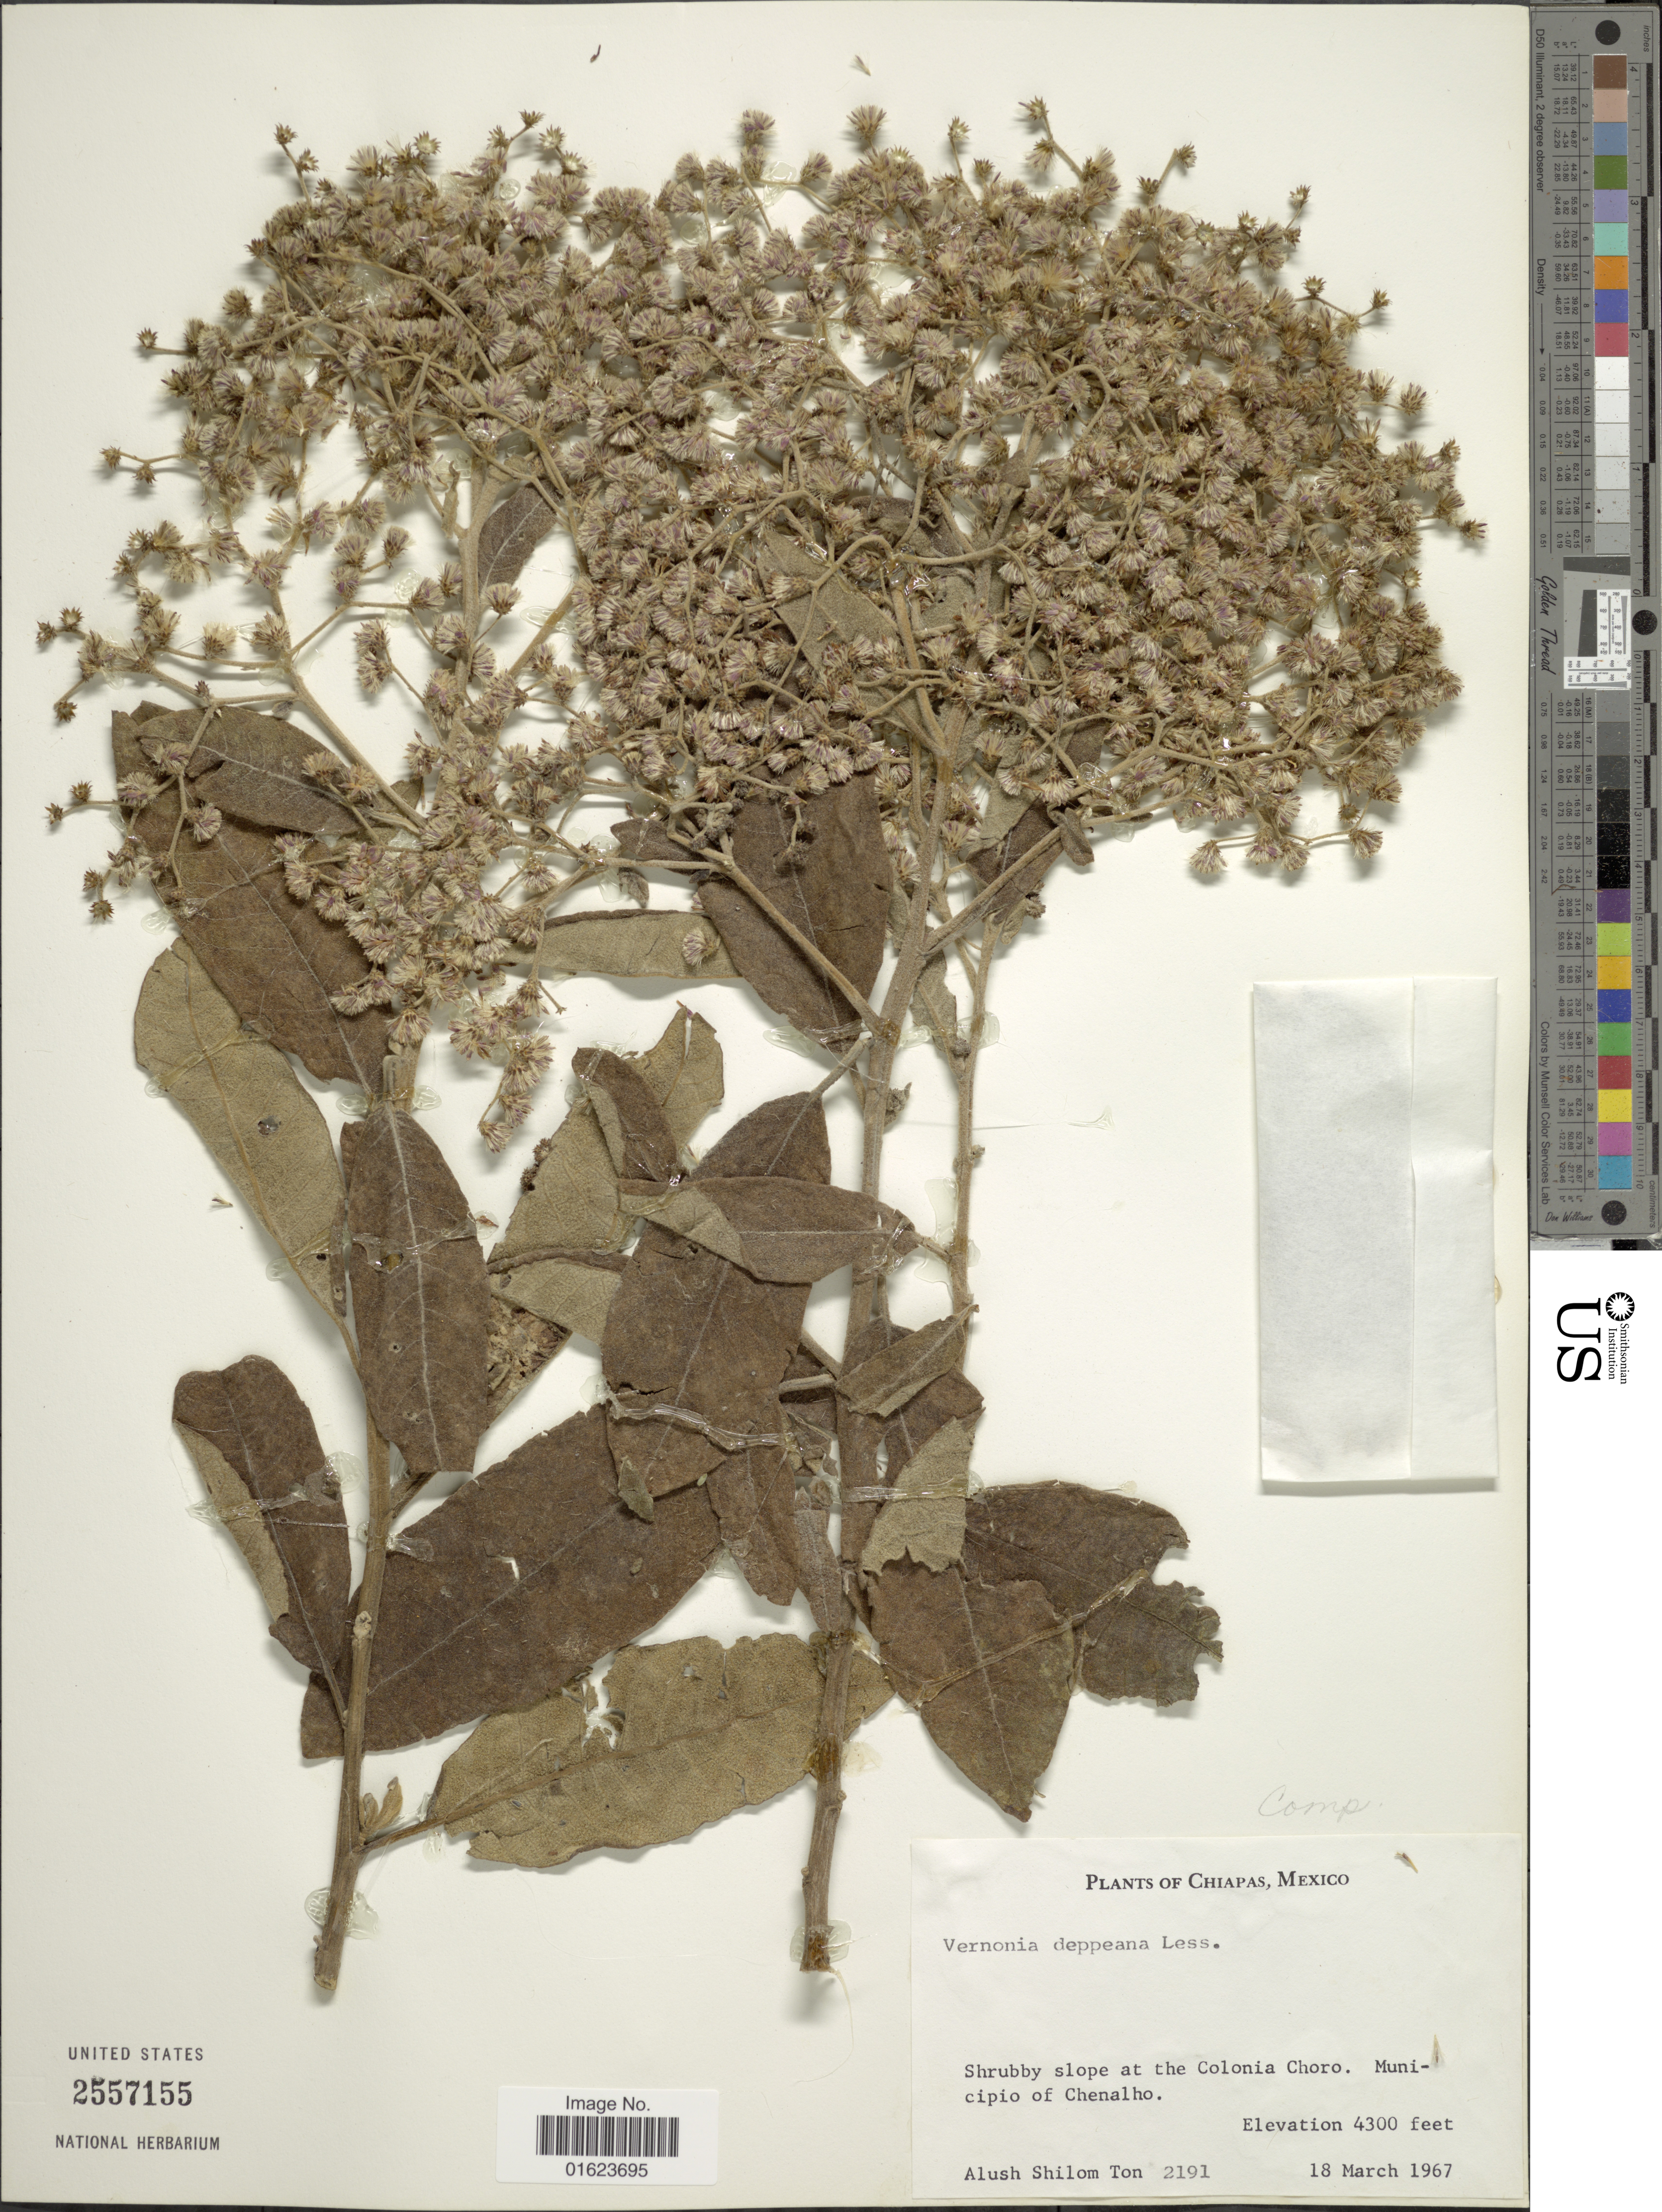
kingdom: Plantae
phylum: Tracheophyta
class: Magnoliopsida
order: Asterales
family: Asteraceae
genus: Vernonanthura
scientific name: Vernonanthura deppeana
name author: (Less.) H. Rob.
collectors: A. S. Ton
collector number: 2191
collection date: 1967-03-18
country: Mexico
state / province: Chiapas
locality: Chiapas, Mexico. Shrubby slope at the Colonia Choro, Municipio of Chenalho.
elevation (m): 1311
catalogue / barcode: US 2557155